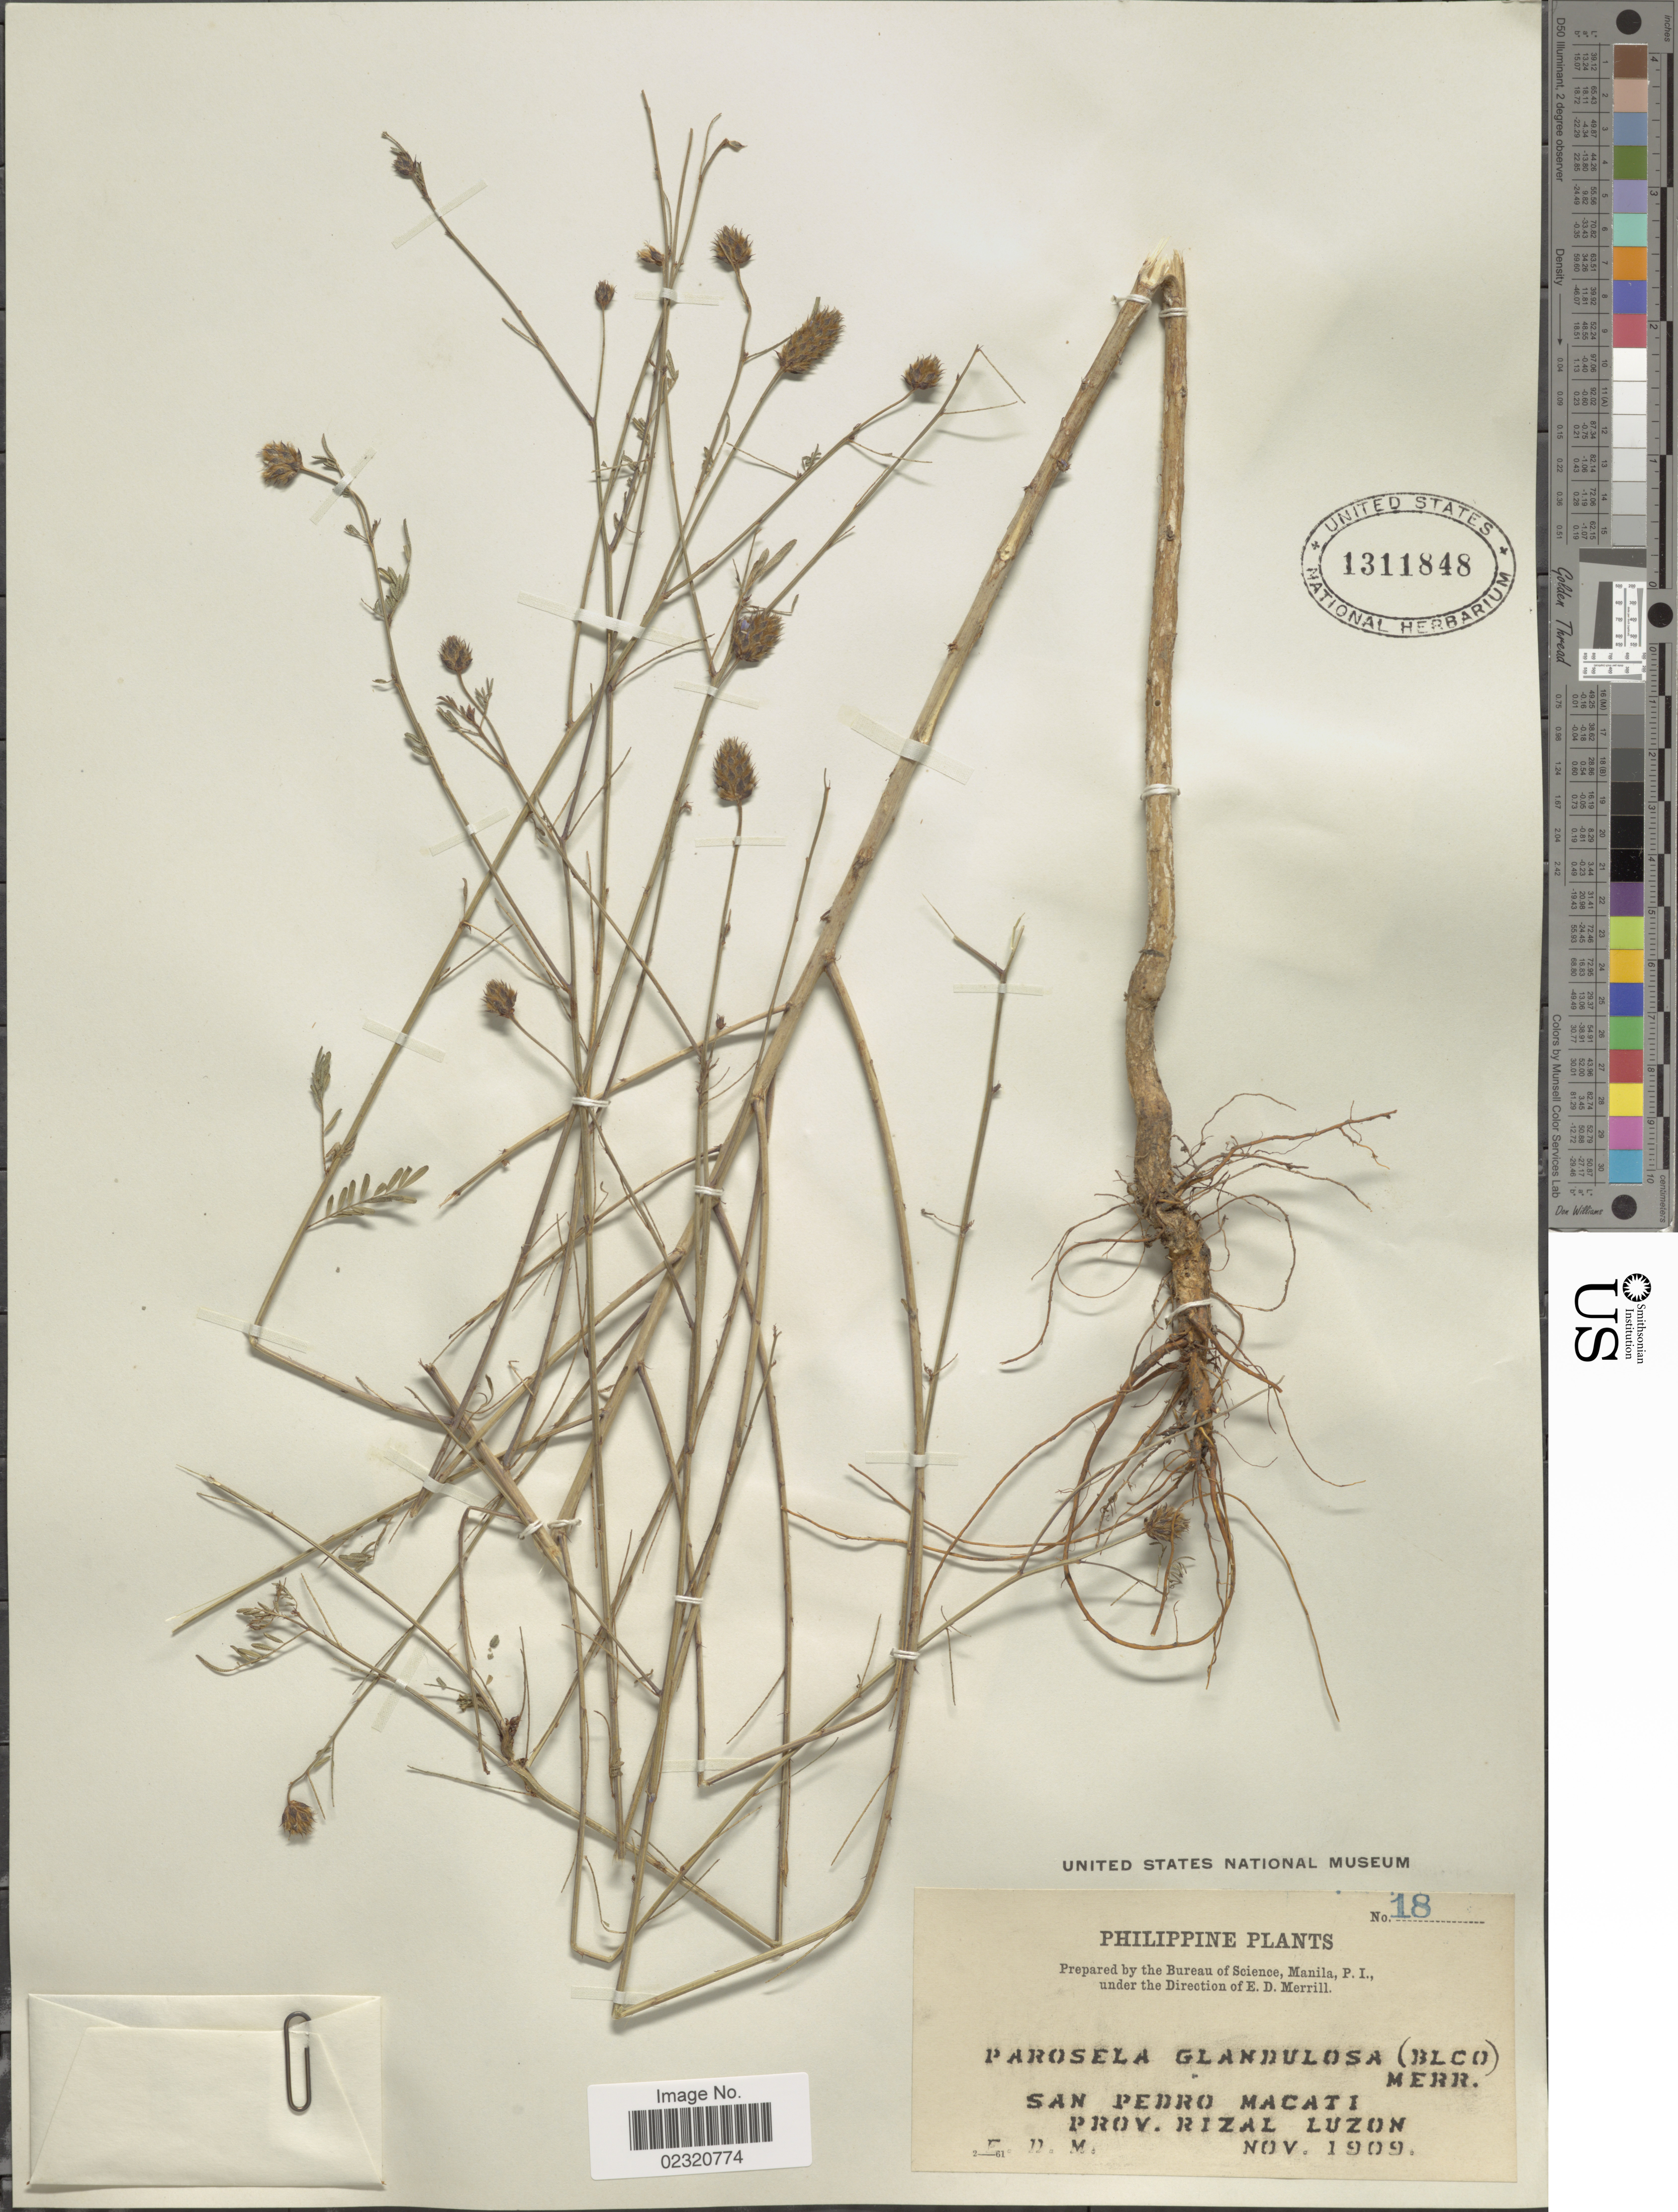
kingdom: Plantae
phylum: Tracheophyta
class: Magnoliopsida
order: Fabales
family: Fabaceae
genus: Dalea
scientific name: Dalea cliffortiana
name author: Willd.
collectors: E. D. Merrill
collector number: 18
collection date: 1909-11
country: Philippines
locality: San Pedro Macati, Prov. Rizal, Luzon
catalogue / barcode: US 1311848